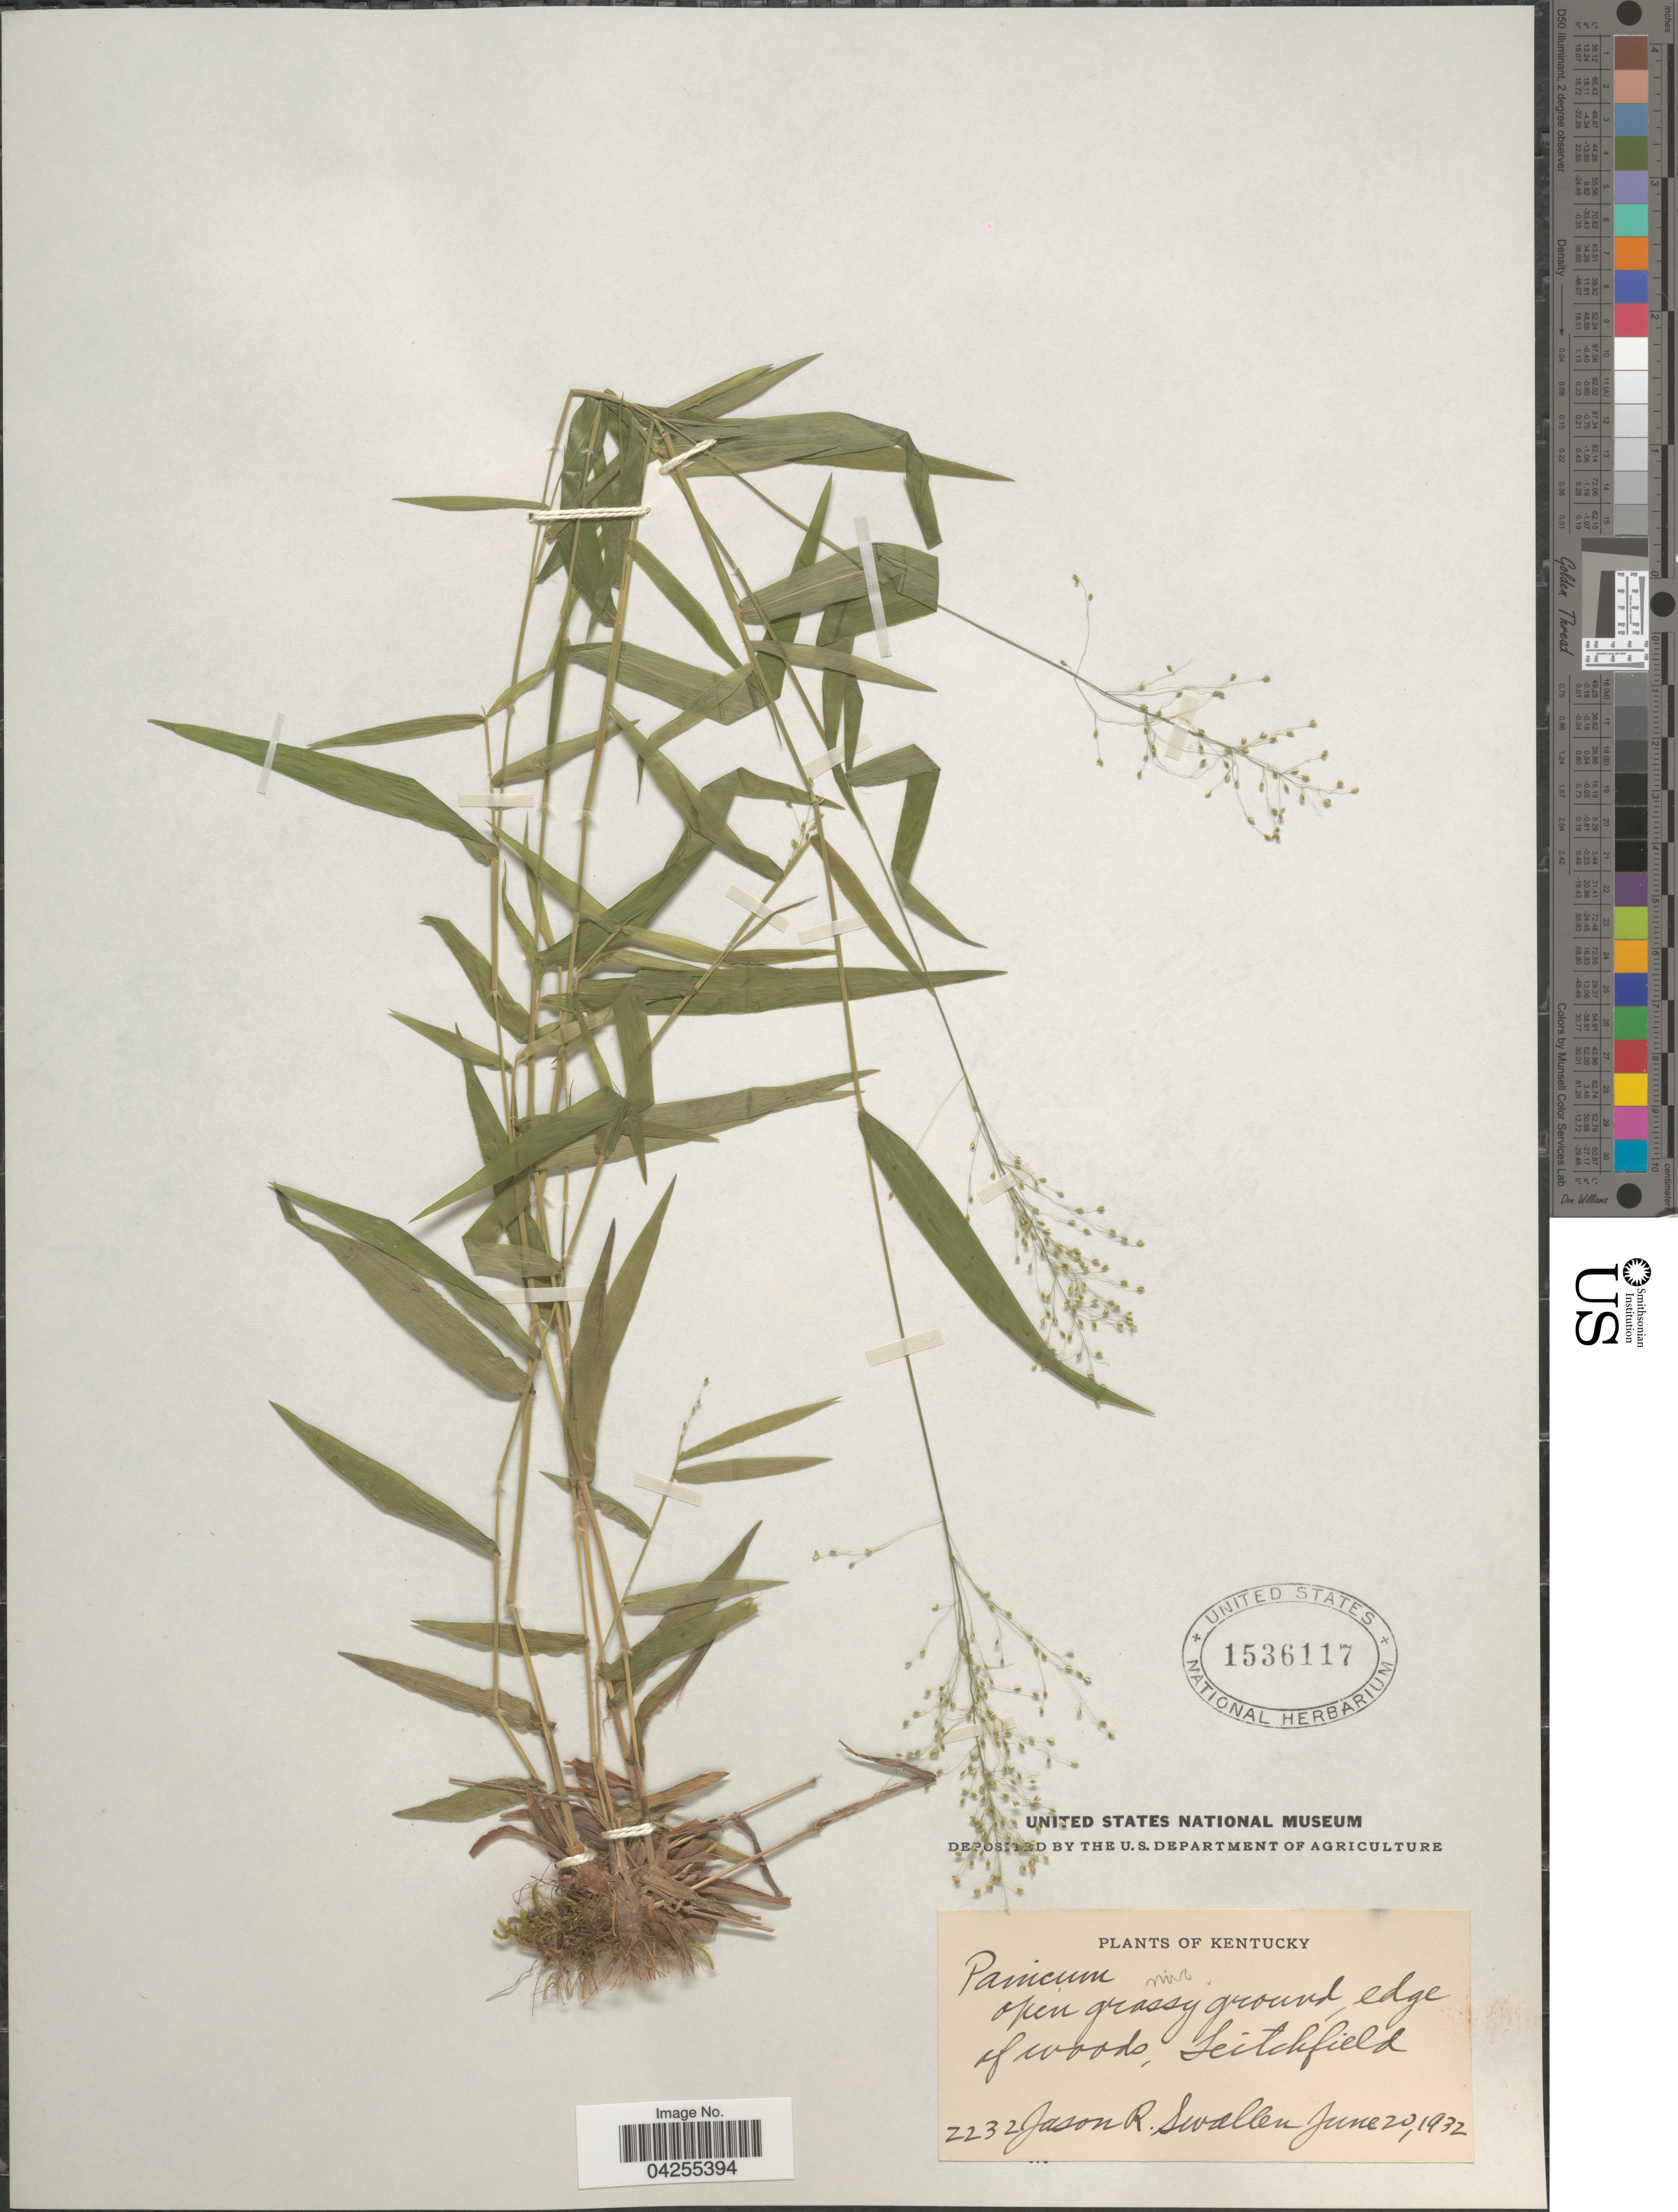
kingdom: Plantae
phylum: Tracheophyta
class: Liliopsida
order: Poales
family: Poaceae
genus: Dichanthelium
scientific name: Dichanthelium dichotomum var. dichotomum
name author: (L.) Gould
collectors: J. R. Swallen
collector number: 2232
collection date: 1932-06-20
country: United States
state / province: Kentucky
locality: Open grassy ground, edge of woods, Seitchfield.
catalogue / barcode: US 1536117